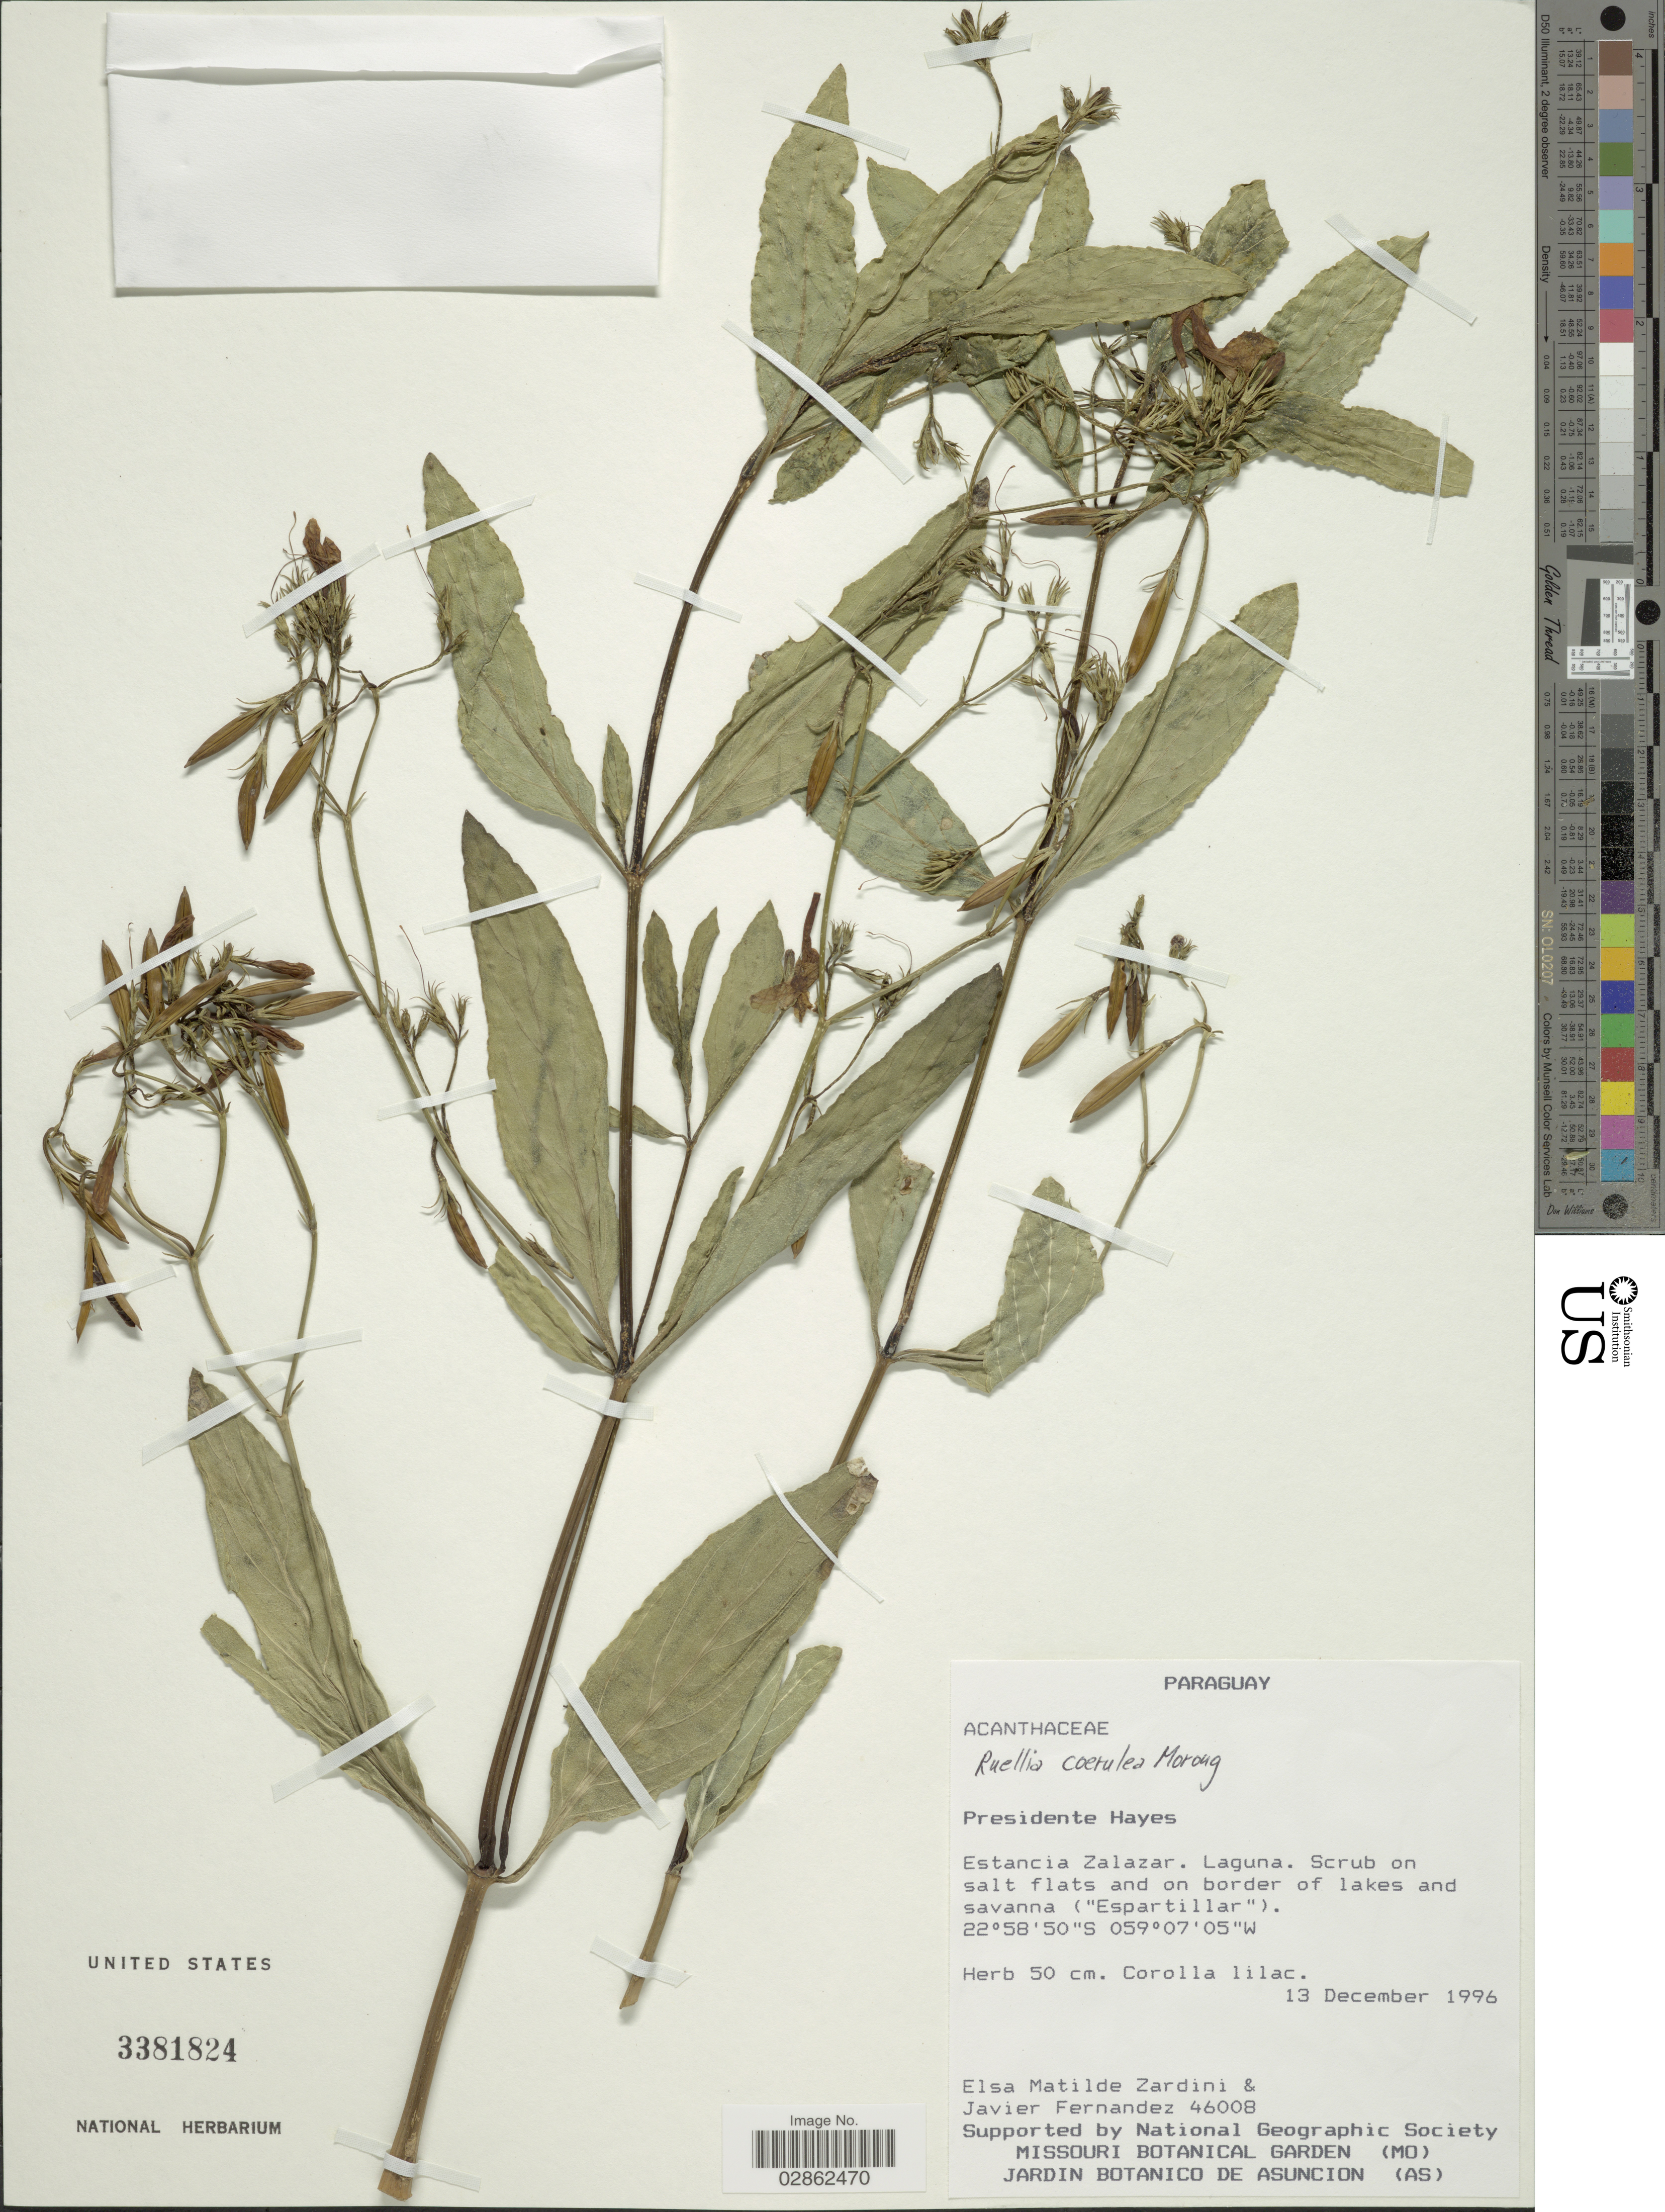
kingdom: Plantae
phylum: Tracheophyta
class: Magnoliopsida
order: Lamiales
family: Acanthaceae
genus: Ruellia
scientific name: Ruellia tweediana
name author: Griseb.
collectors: E. M. Zardini & J. Fernández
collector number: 46008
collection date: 1996-12-13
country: Paraguay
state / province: Presidente Hayes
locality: Estancia Zalazar. Laguna.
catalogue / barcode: US 3381824